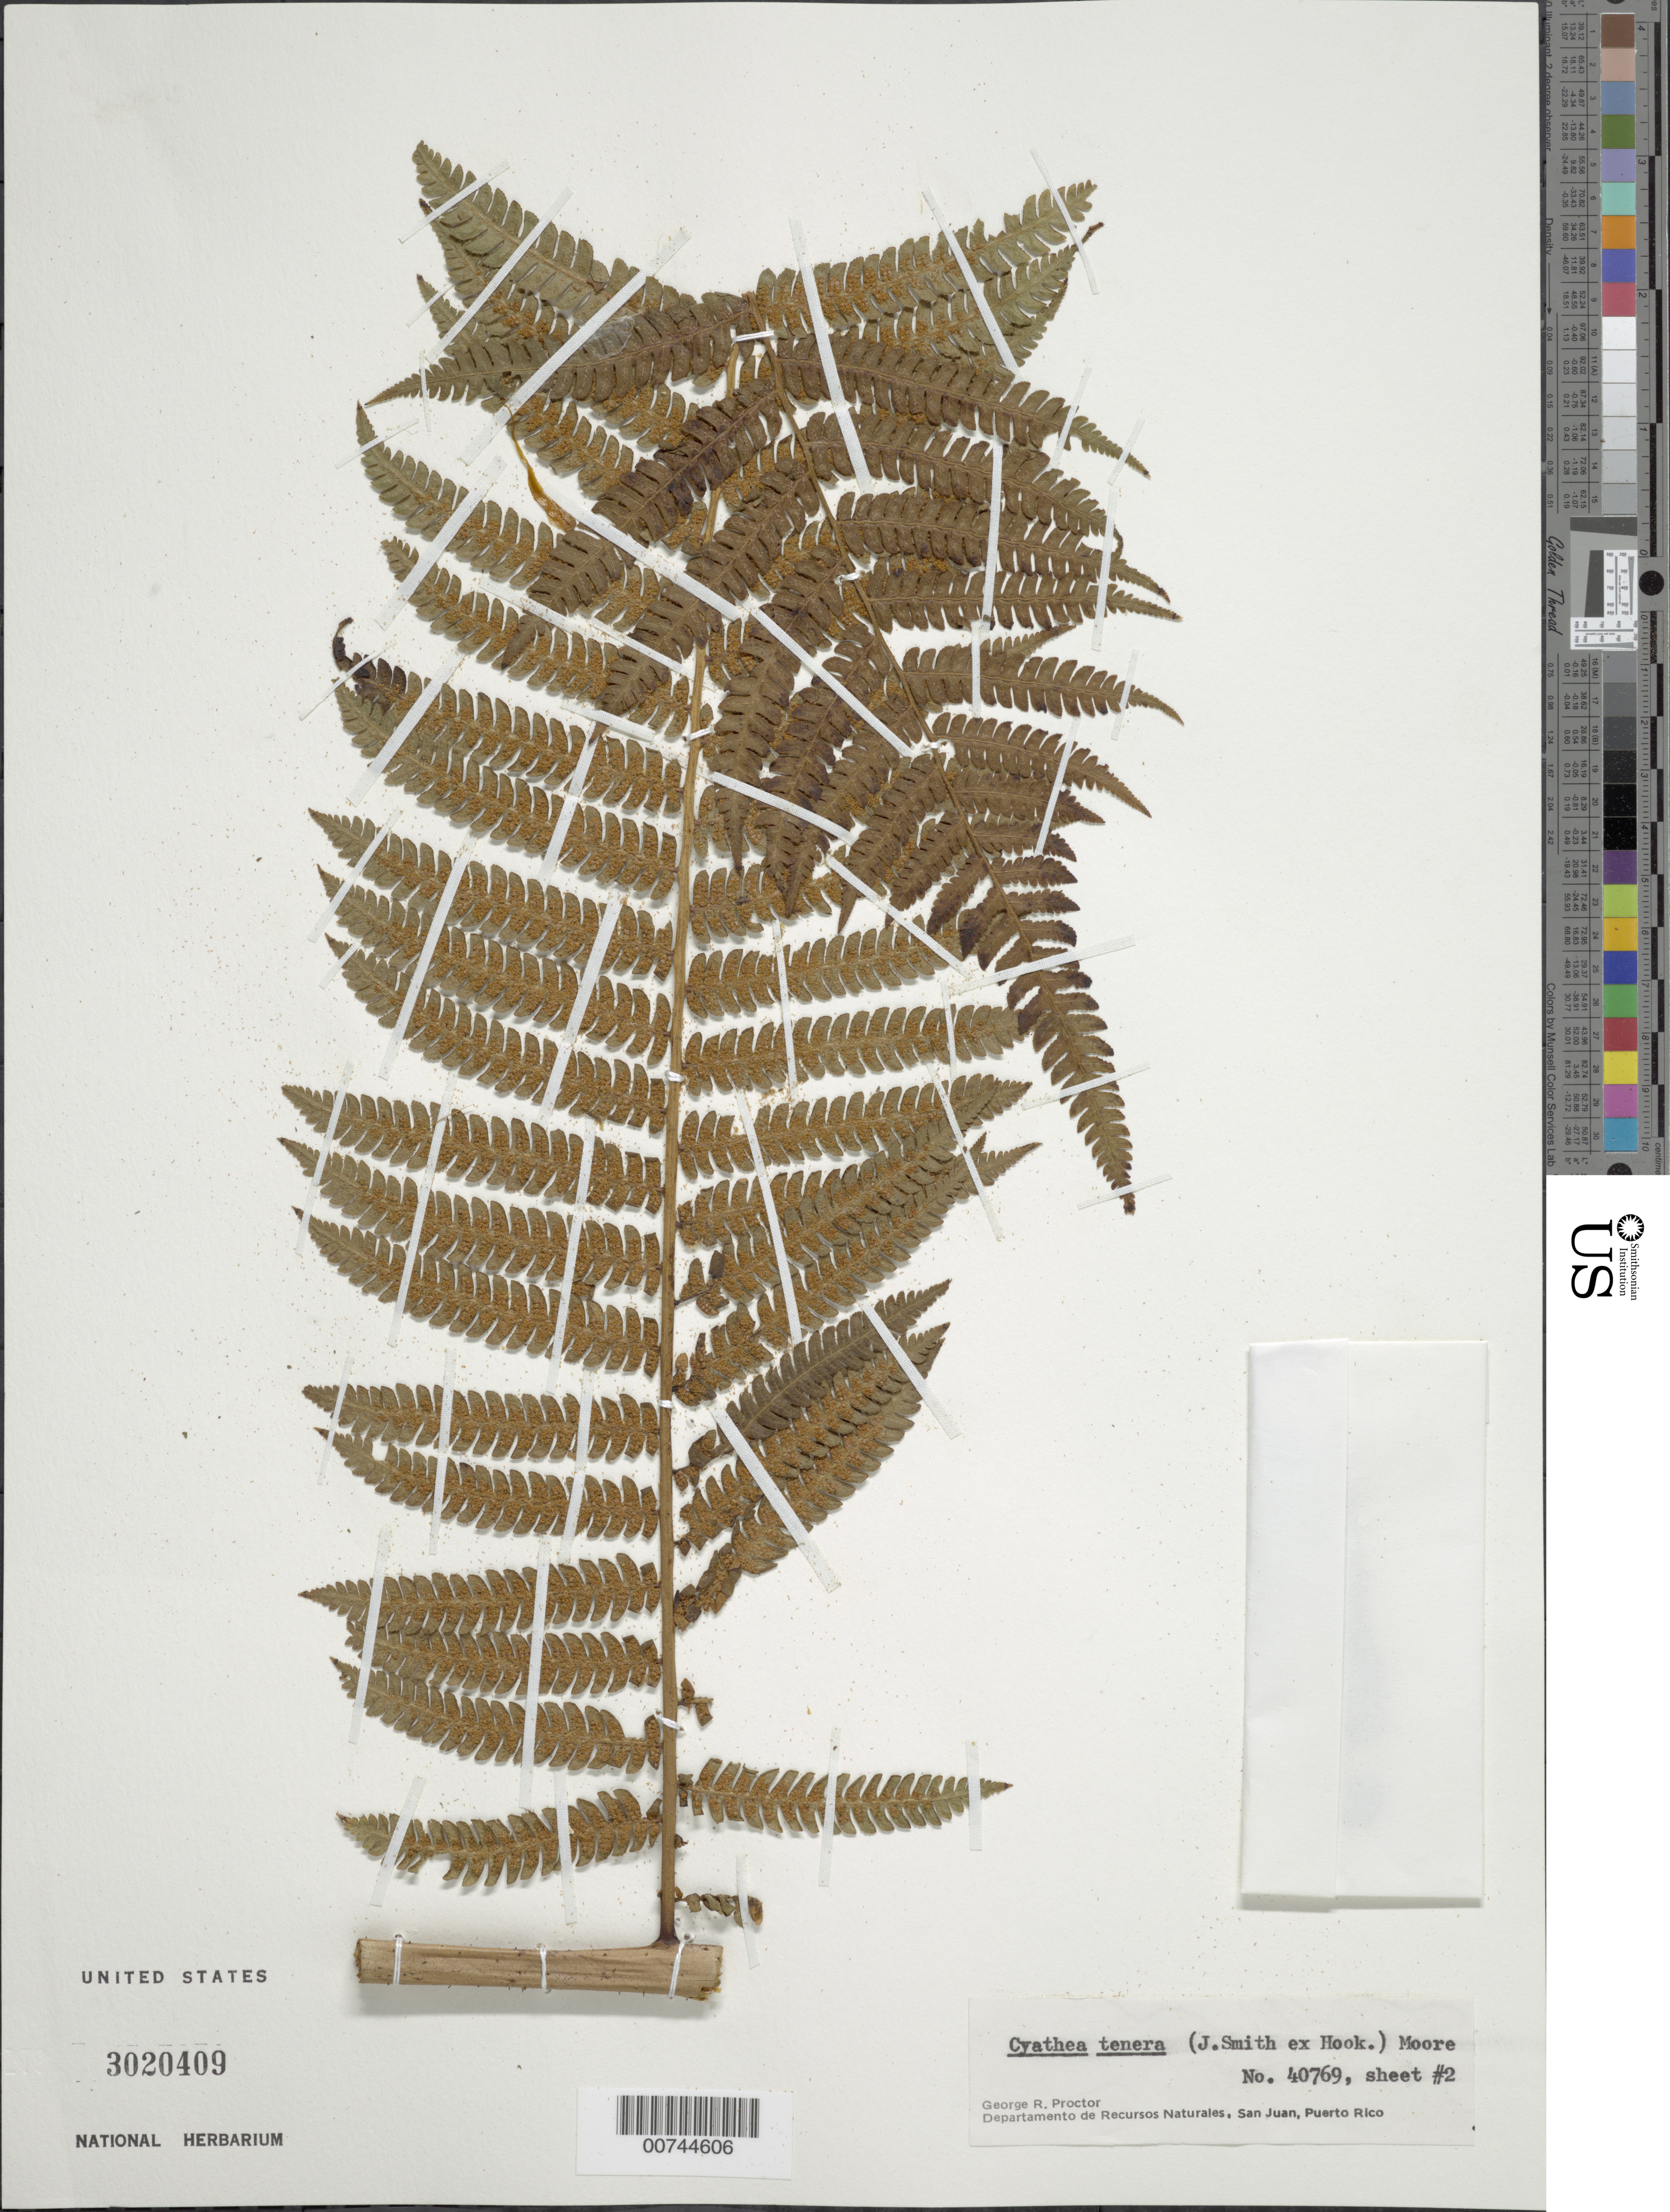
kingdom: Plantae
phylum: Tracheophyta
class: Polypodiopsida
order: Cyatheales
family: Cyatheaceae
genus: Cyathea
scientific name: Cyathea tenera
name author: (J. Sm. ex Hook.) T. Moore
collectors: G. R. Proctor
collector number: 40769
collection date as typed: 29 Aug 1984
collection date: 1984-08-29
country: Puerto Rico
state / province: Orocovis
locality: Cordillera Central: Barrio Bauta Abajo. Road 143, SW. of Río Matrullas crossing. Municipio de Orocovis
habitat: Stout tree-fern in moist secondary forest; caudex c. 3 m. tall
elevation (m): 800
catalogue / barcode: US 3020409